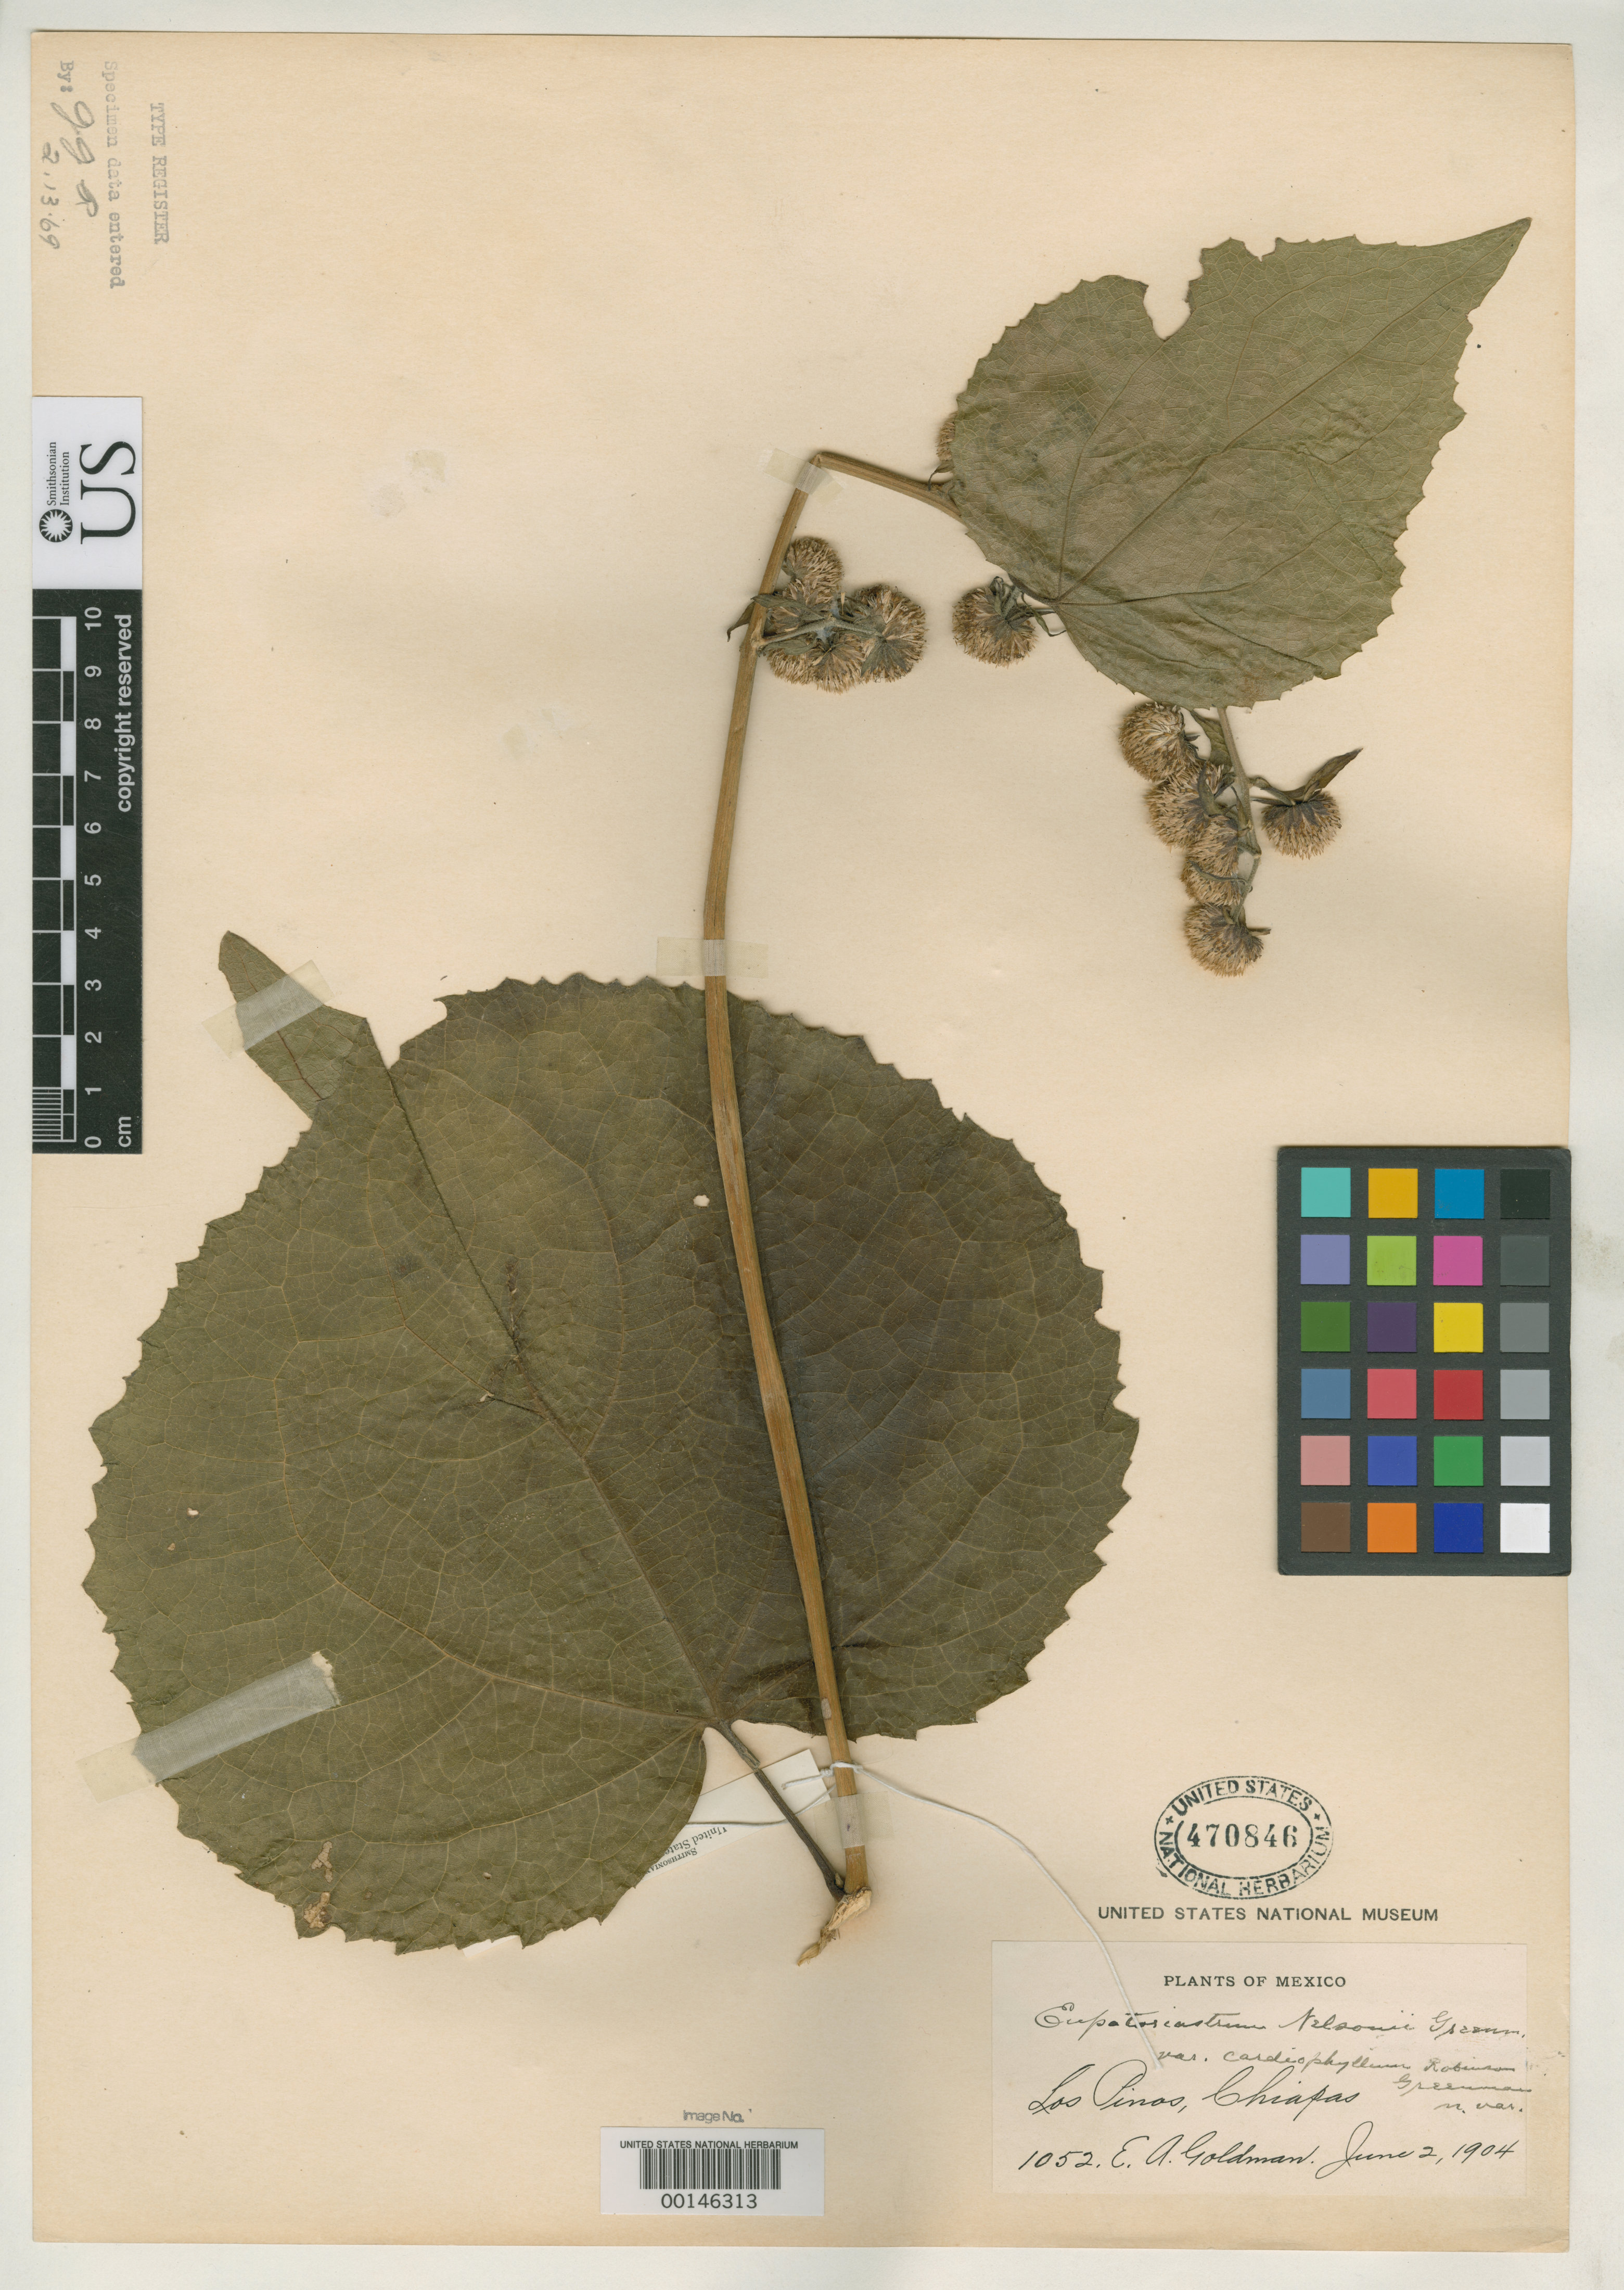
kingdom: Plantae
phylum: Tracheophyta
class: Magnoliopsida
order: Asterales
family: Asteraceae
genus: Eupatoriastrum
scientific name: Eupatoriastrum nelsonii var. cardiophyllum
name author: B.L. Rob. & Greenm.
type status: Holotype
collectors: E. A. Goldman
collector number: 1052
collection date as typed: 02 Jun 1904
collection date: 1904-06-02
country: Mexico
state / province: Chiapas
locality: Los Pinos.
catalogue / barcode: US 470846